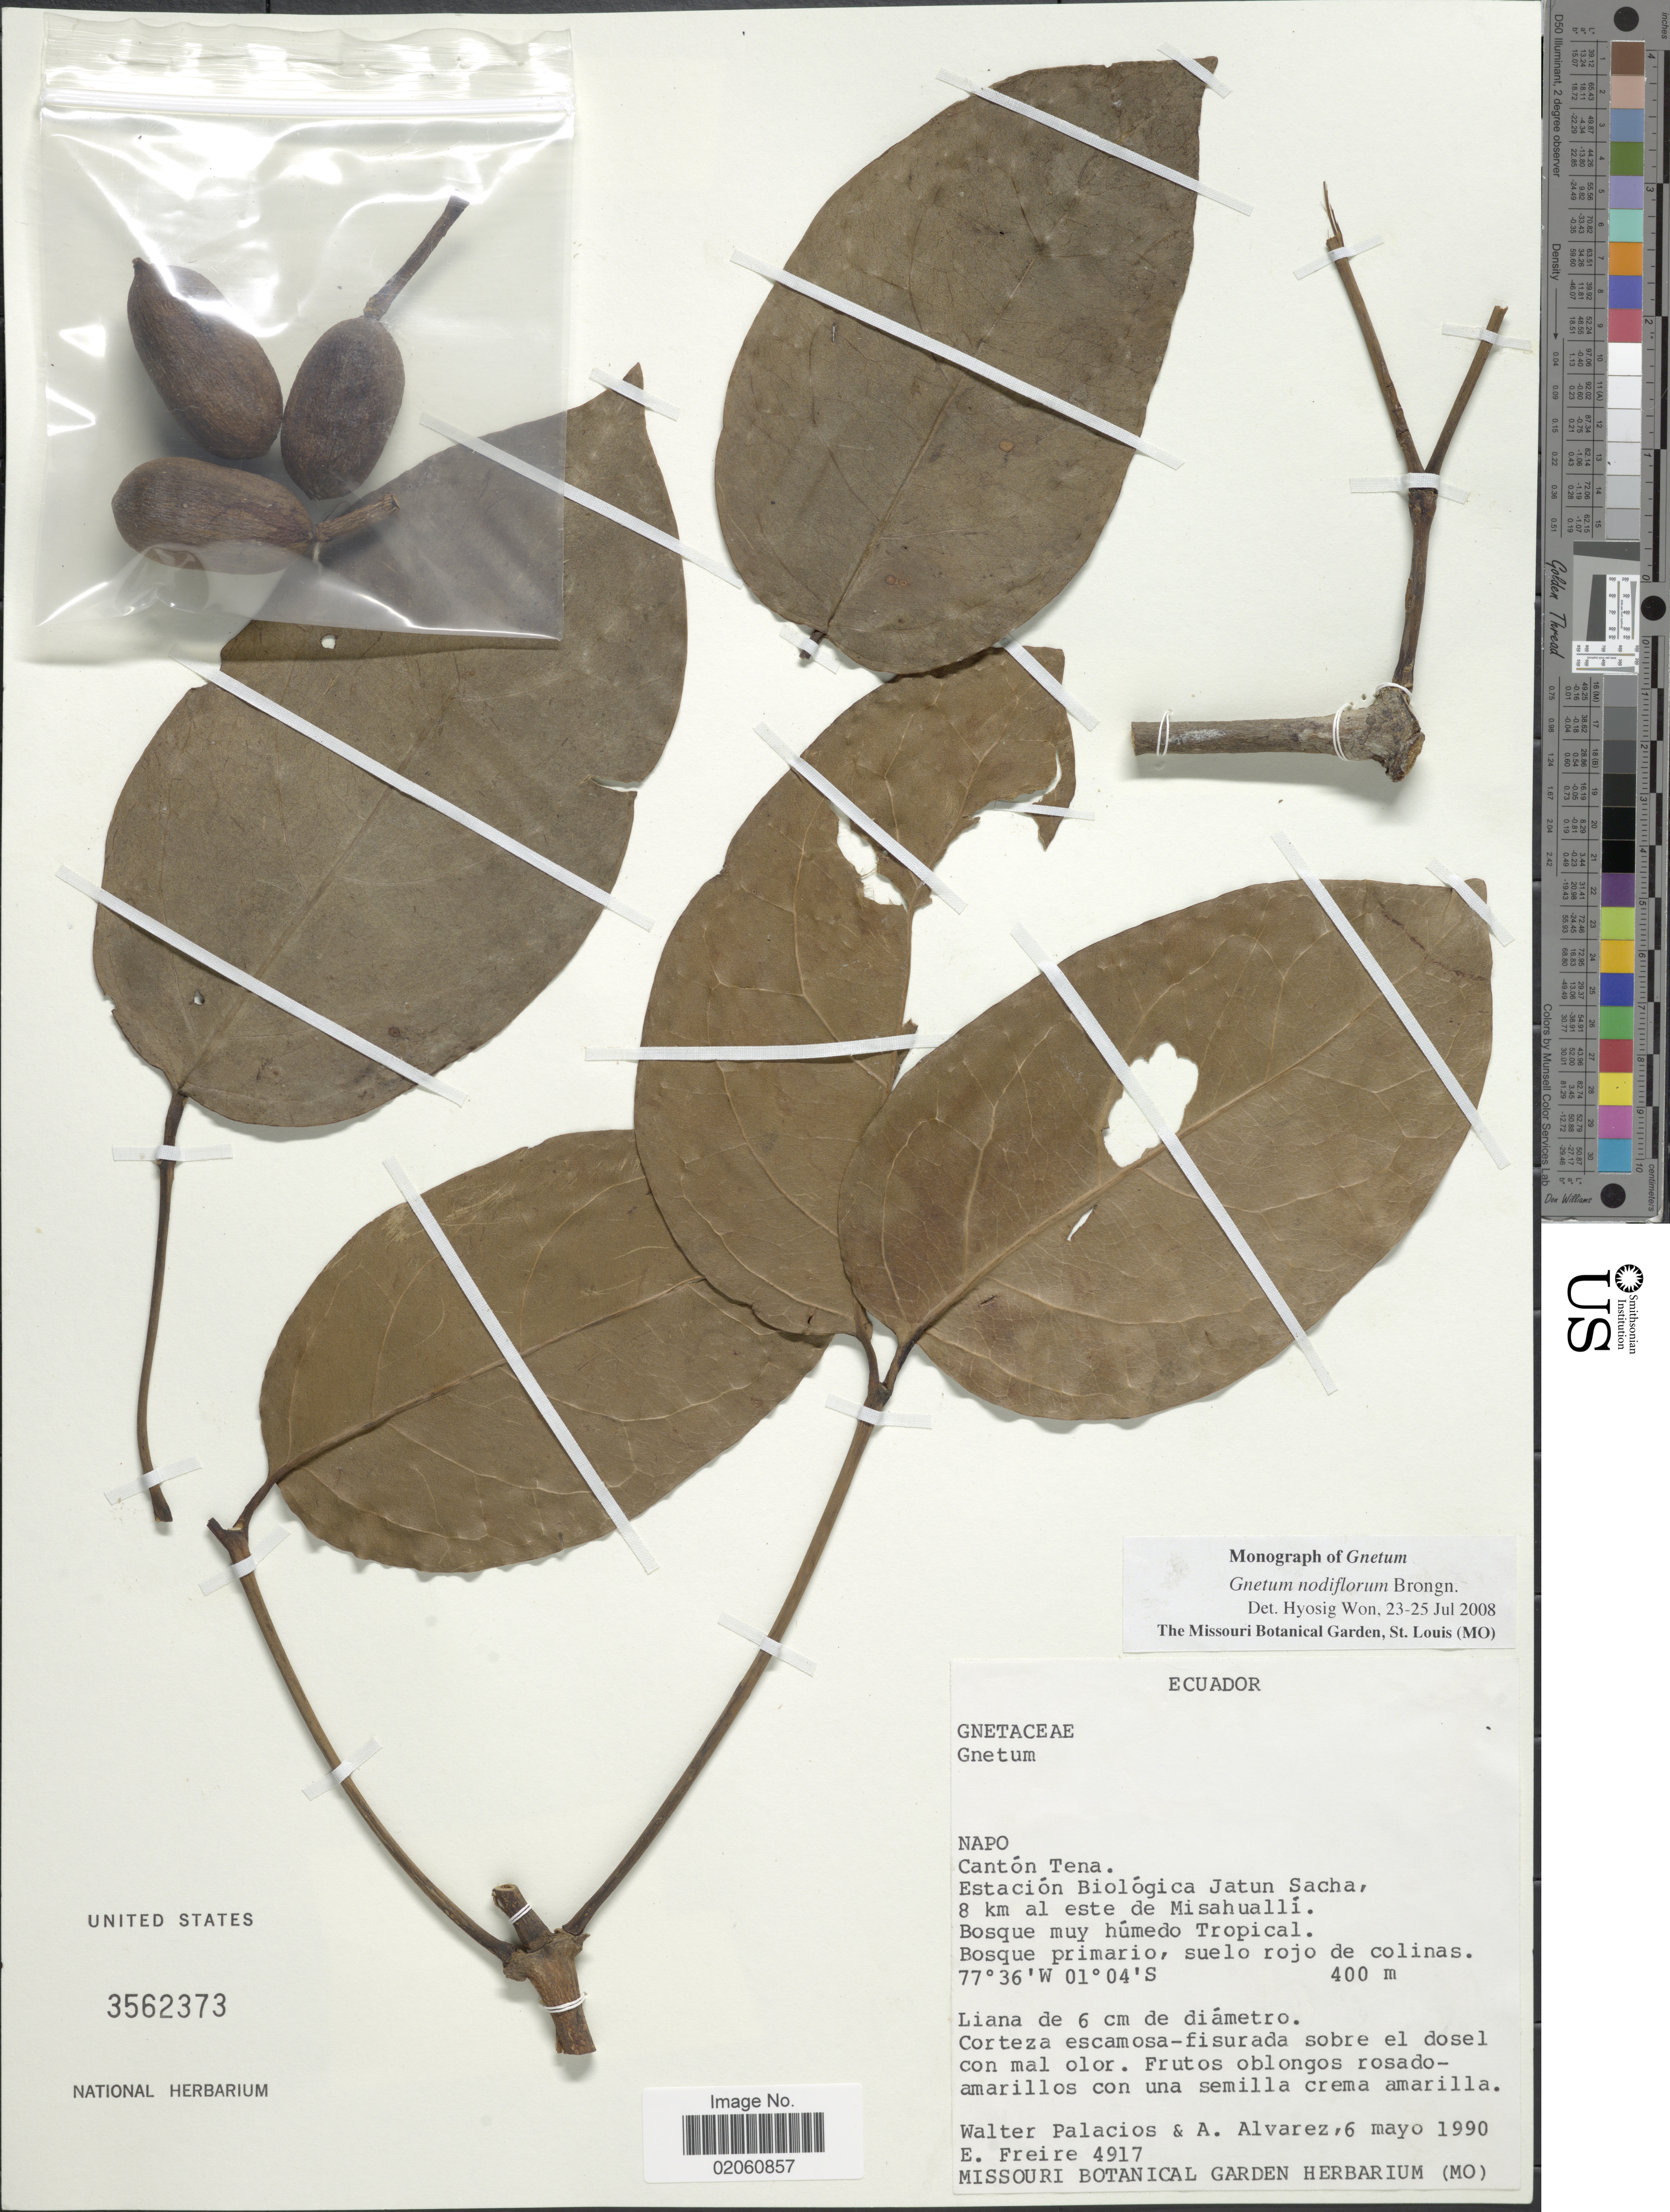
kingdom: Plantae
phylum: Tracheophyta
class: Gnetopsida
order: Gnetales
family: Gnetaceae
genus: Gnetum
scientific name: Gnetum nodiflorum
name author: Brongn.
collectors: W. Palacios, A. Alvarez & E. Freire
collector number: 4917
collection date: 1990-05-06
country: Ecuador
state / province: Napo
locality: Cantón Tena. Estación Biológica Jatun Sacha, 8 km al este de Misahuallí. Bosque muy húmedo Tropical. Bosque primario, suelo rojo de colinas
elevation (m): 400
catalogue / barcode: US 3562373